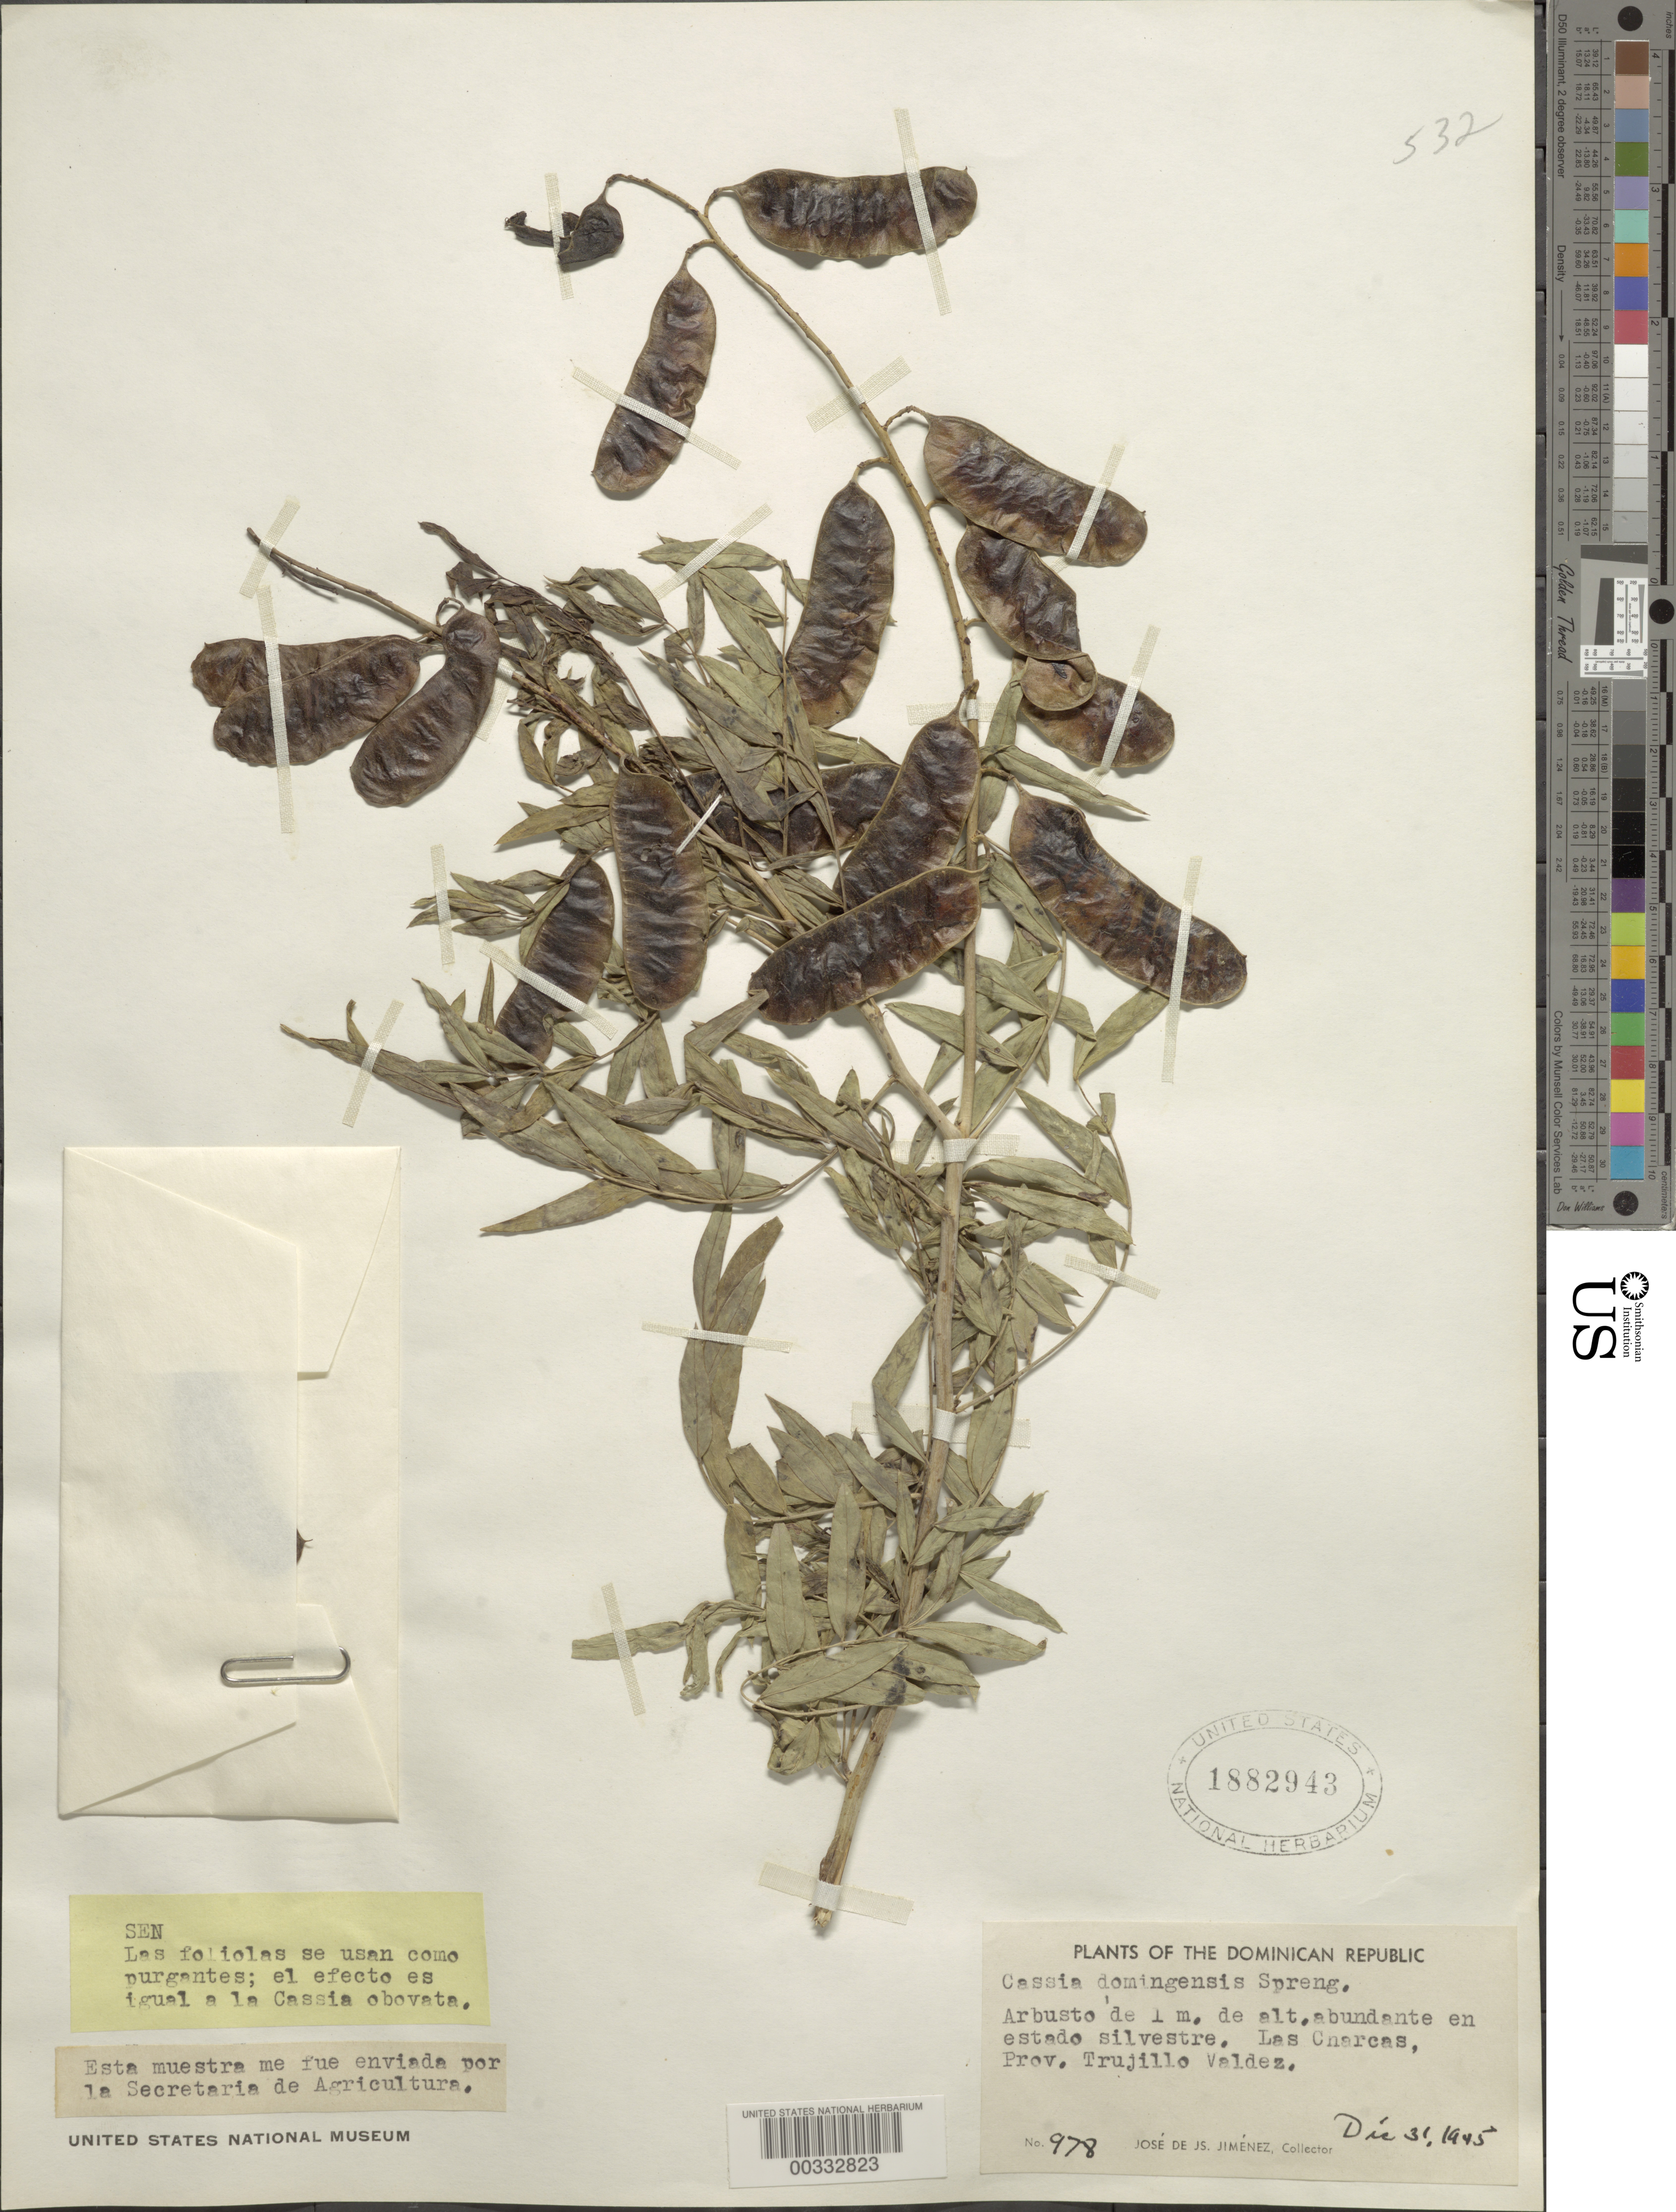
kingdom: Plantae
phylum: Tracheophyta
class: Magnoliopsida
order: Fabales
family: Fabaceae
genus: Senna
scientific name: Senna domingensis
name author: (Spreng.) H.S. Irwin & Barneby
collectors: J. J. Jiménez Almonte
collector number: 9782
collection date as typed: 31 Dec 1945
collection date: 1945-12-31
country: Dominican Republic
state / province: Peravia / San Cristóbal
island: Hispaniola Island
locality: Las charcas; trujillo valdez prov.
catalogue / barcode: US 1882943